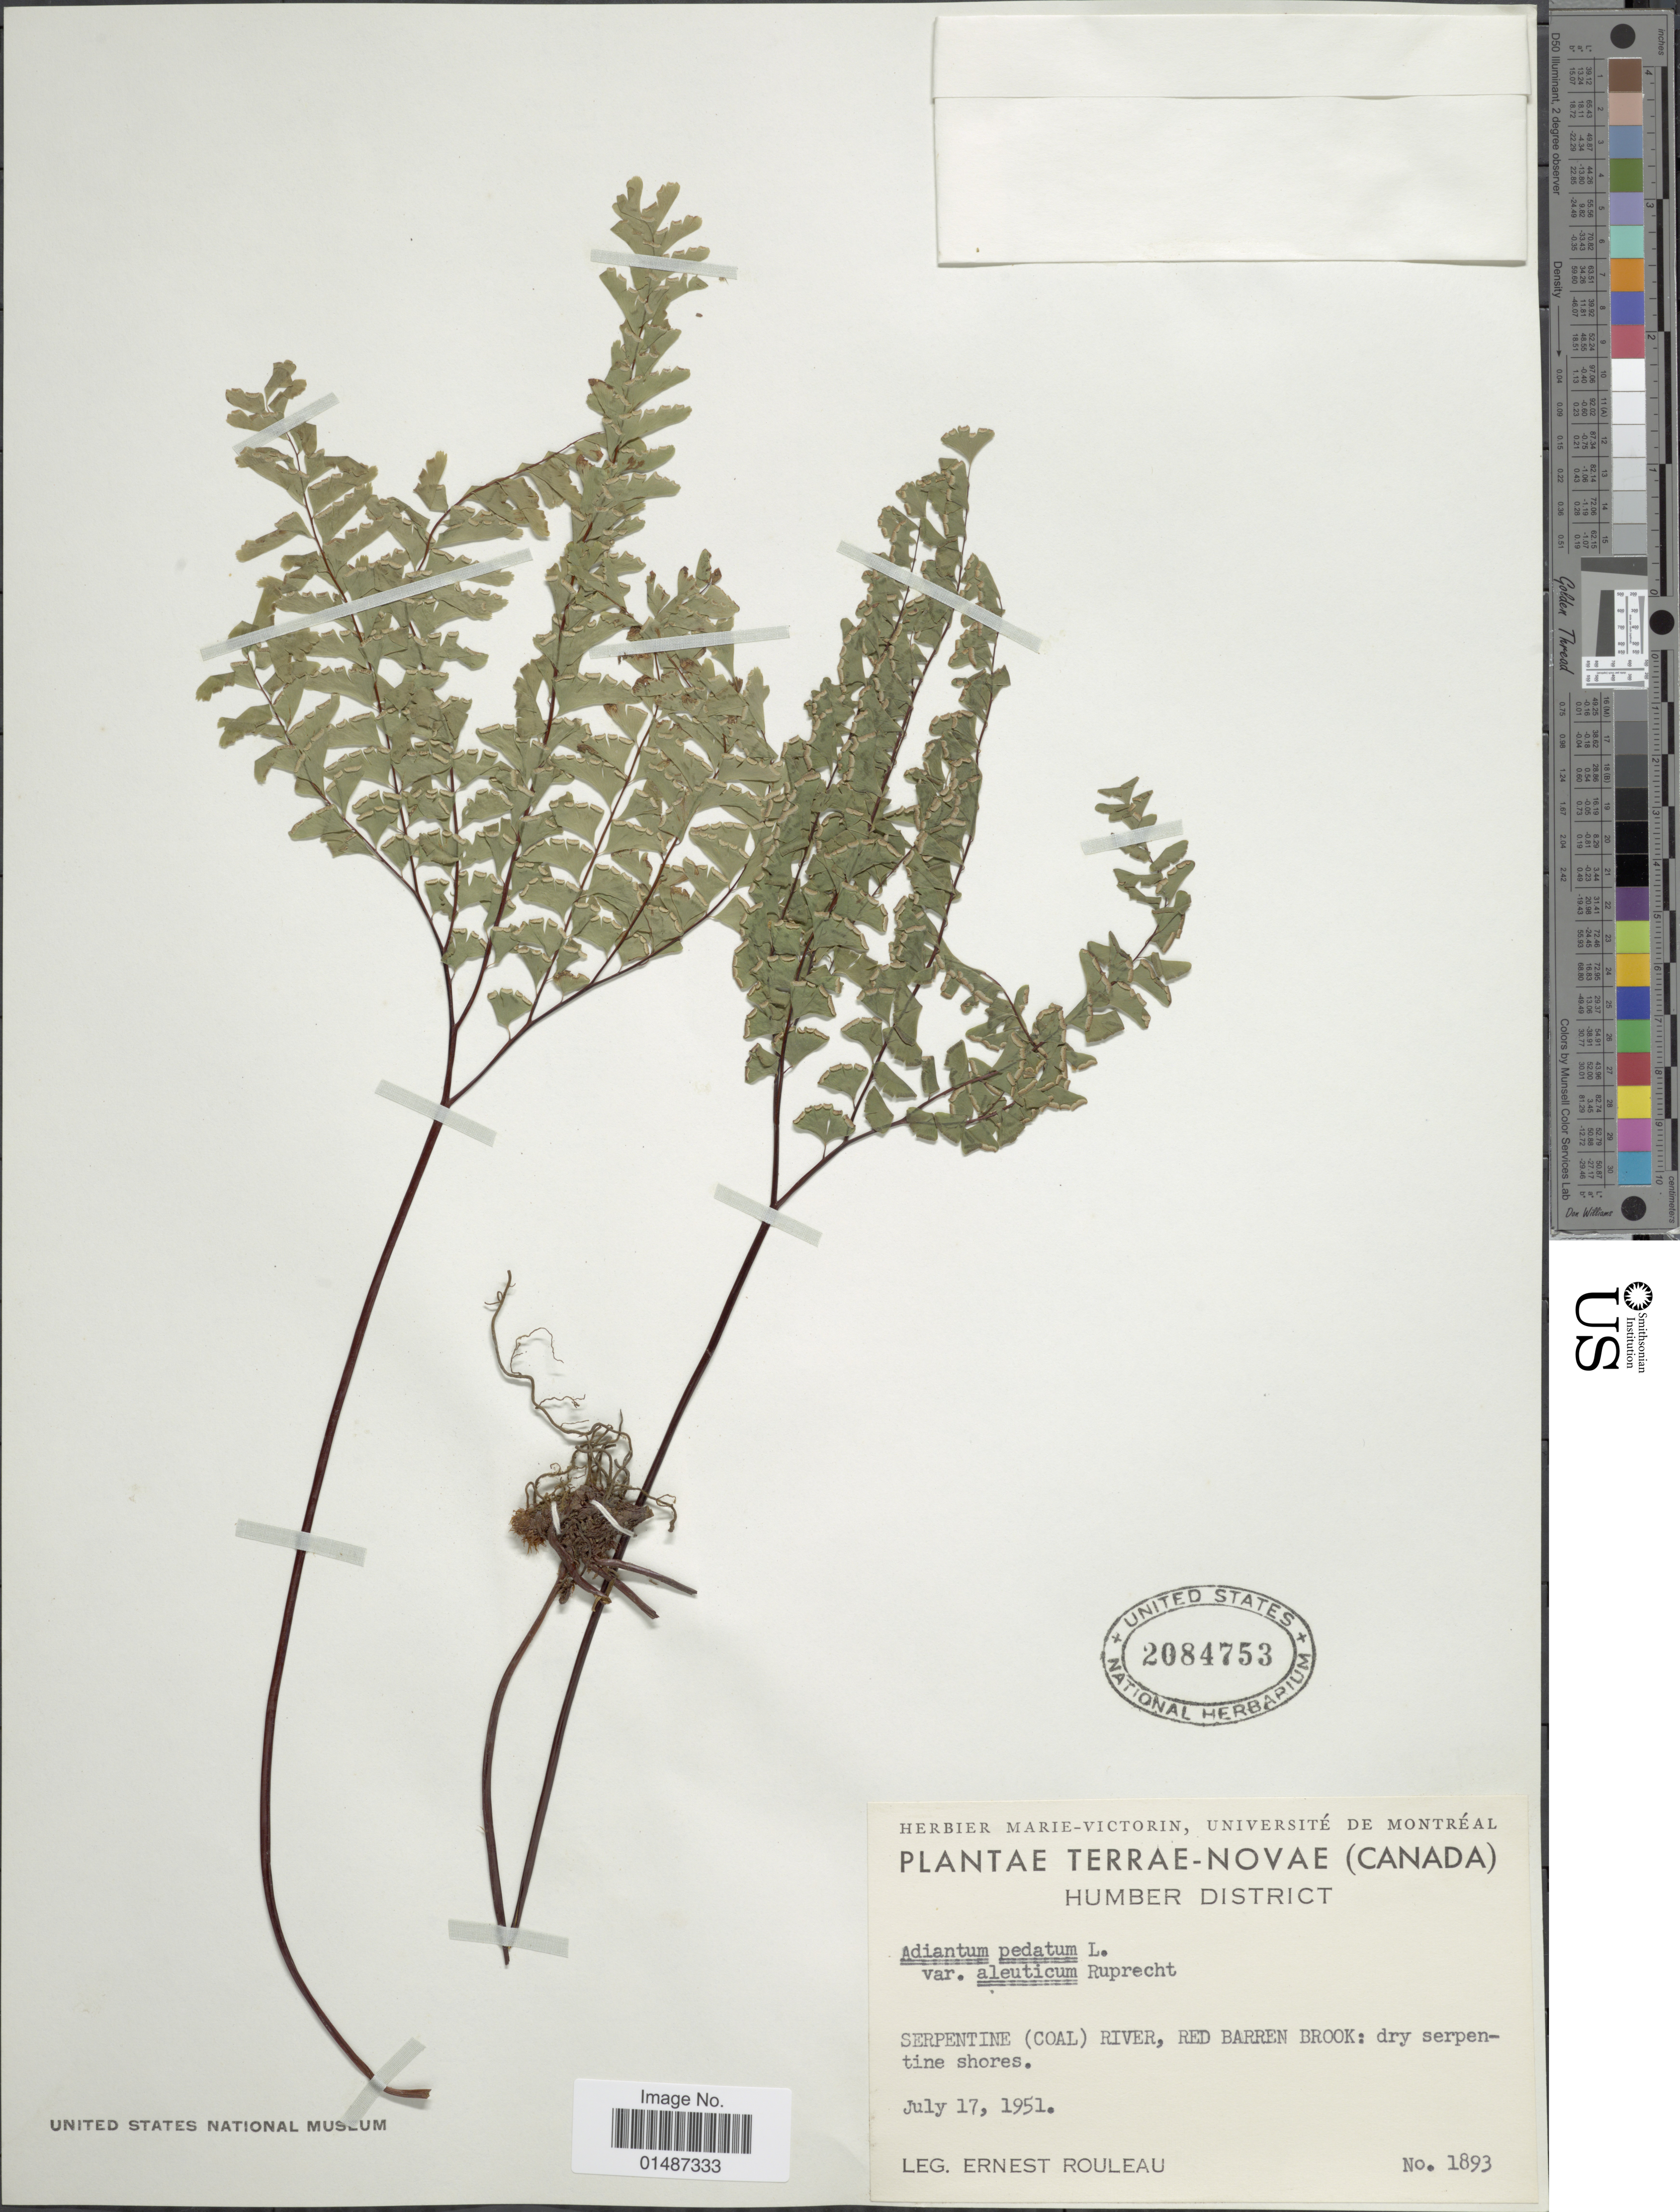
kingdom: Plantae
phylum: Tracheophyta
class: Polypodiopsida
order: Polypodiales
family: Pteridaceae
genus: Adiantum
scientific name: Adiantum pedatum subsp. calderi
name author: Cody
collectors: J. Rouleau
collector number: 1893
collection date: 1951-07-17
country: Canada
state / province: Newfoundland and Labrador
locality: Terrae-Novae. Humber District. Serpentine (Coal) River, Red Barren Brook: dry serpentine shores.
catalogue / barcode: US 2084753